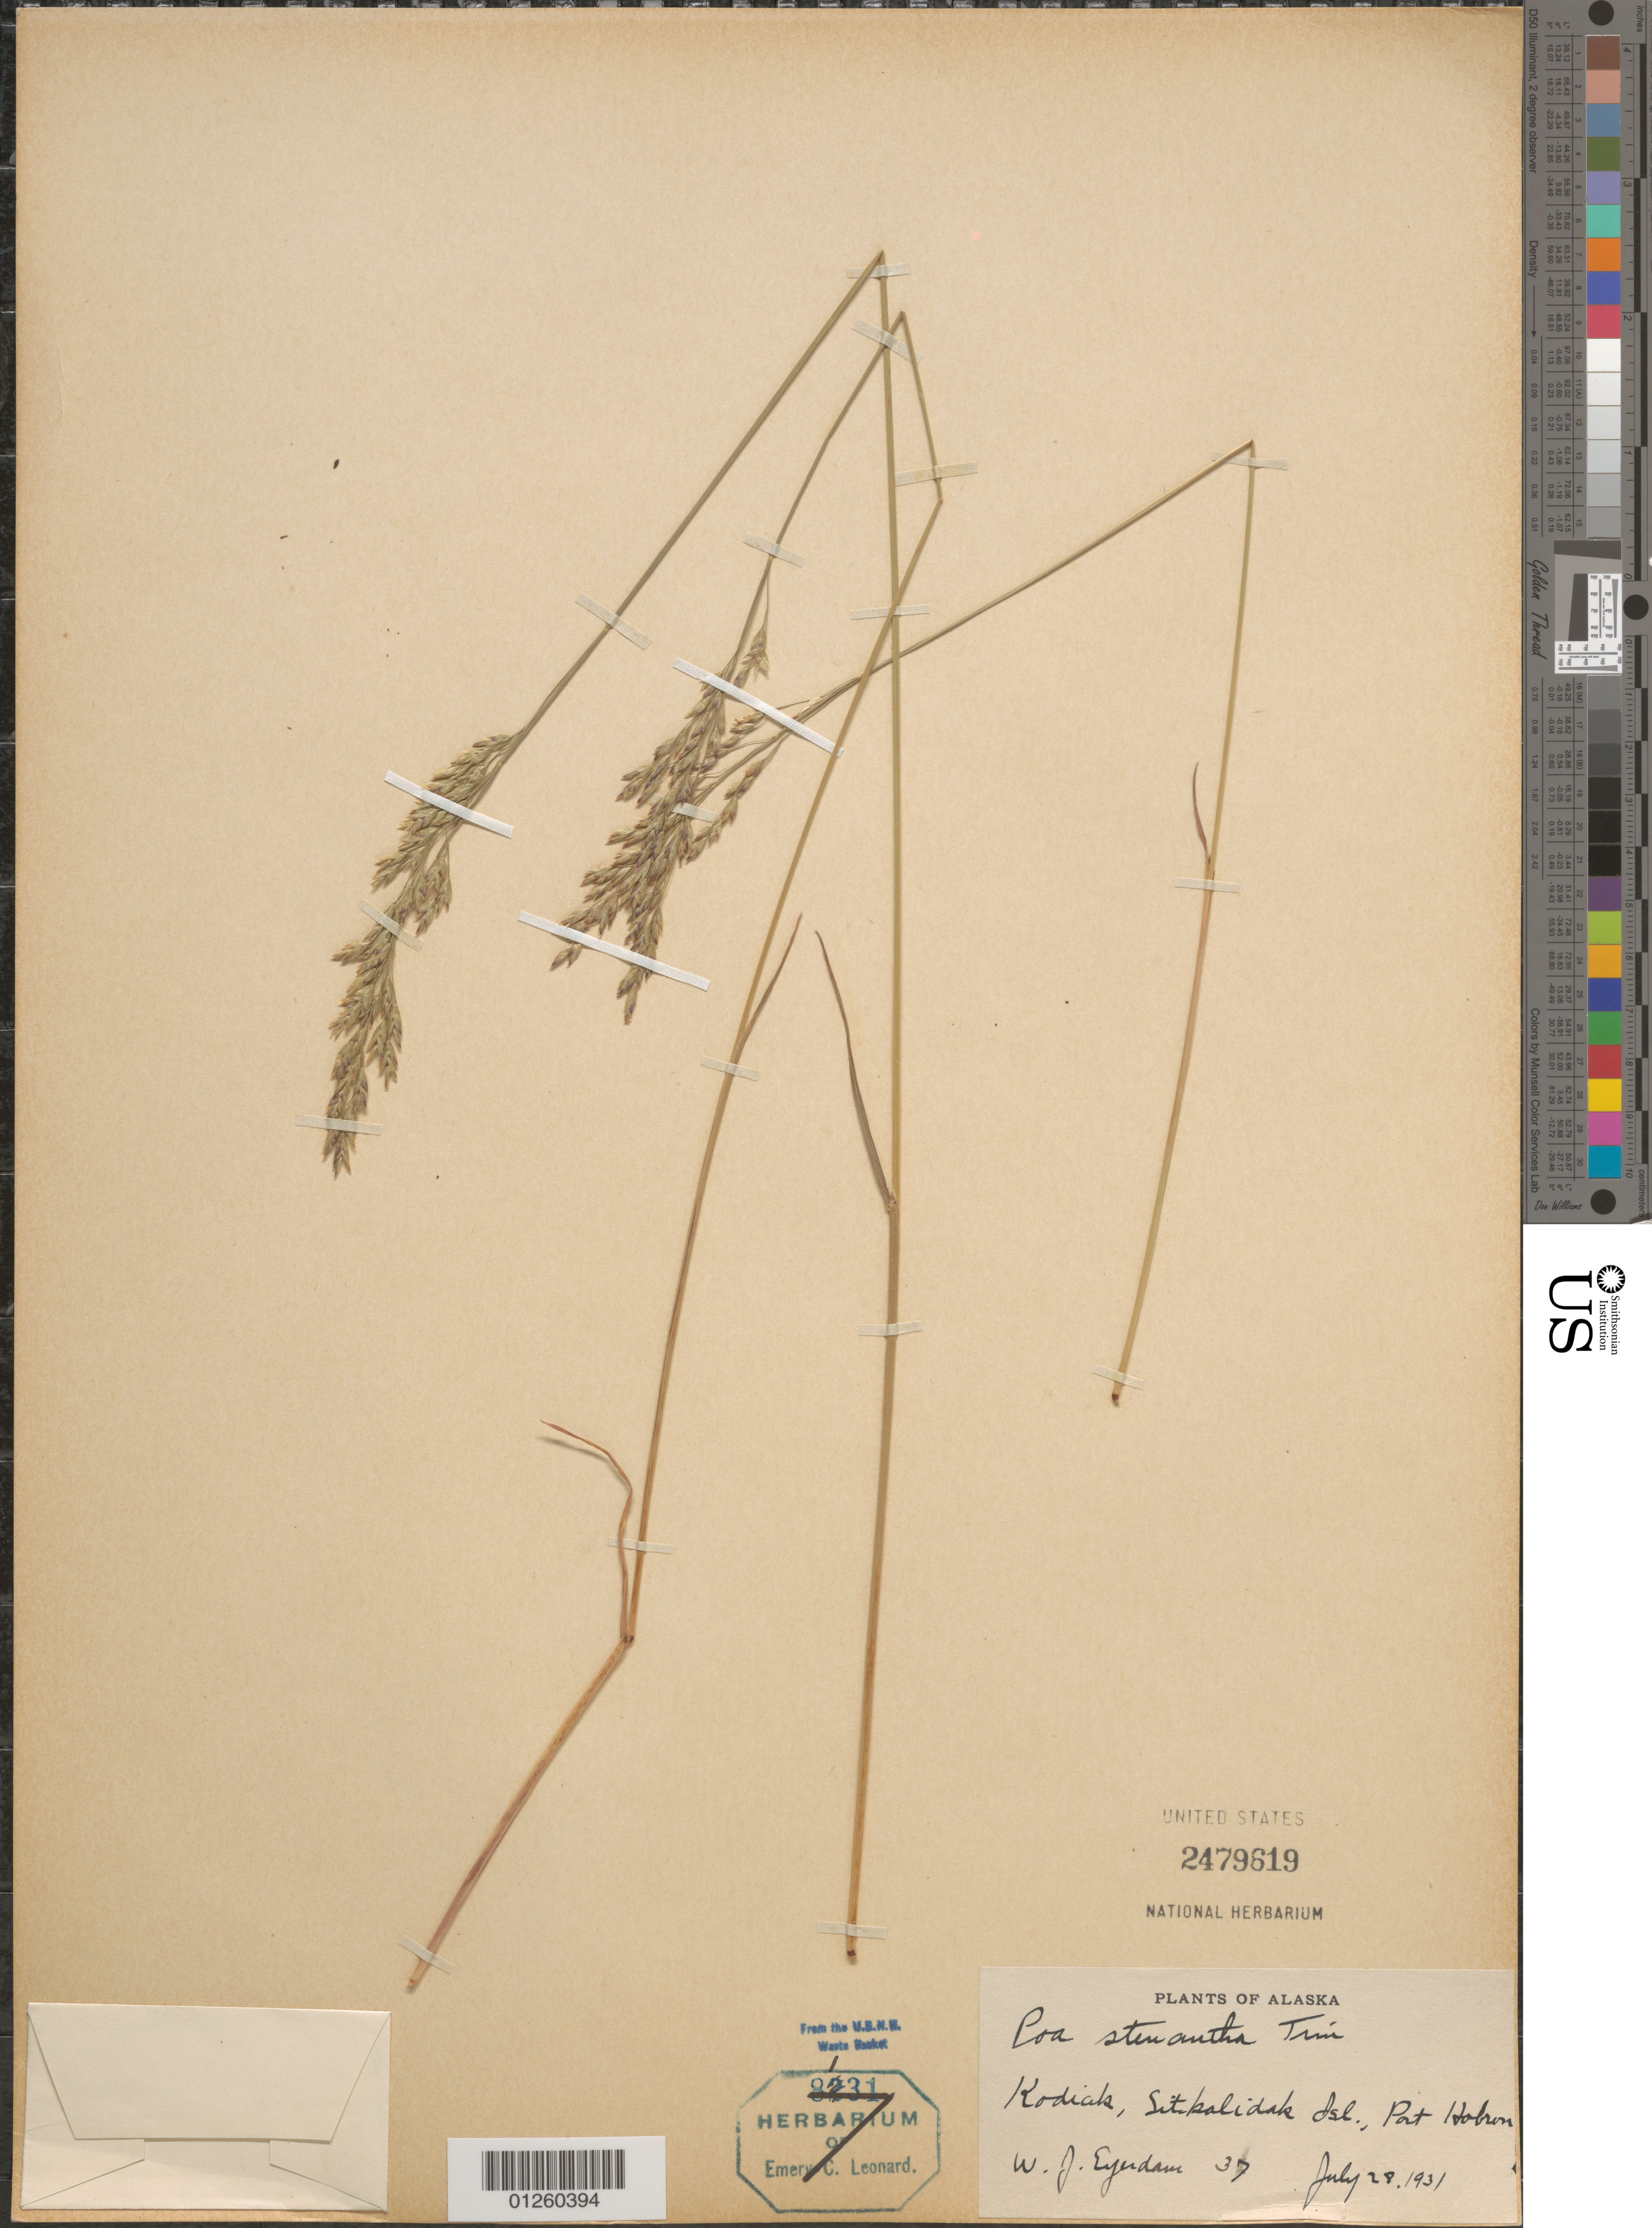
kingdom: Plantae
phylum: Tracheophyta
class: Liliopsida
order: Poales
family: Poaceae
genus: Poa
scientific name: Poa stenantha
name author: Trin.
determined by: Soreng, Robert J., Research Associate (BOT), Smithsonian Institution - National Museum of Natural History (UNITED STATES)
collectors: W. J. Eyerdam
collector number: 37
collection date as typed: July 28, 1931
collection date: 1931-07-28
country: United States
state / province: Alaska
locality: Kodiak, Sitbalidak Isl., Port Hobron.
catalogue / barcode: US 2479619